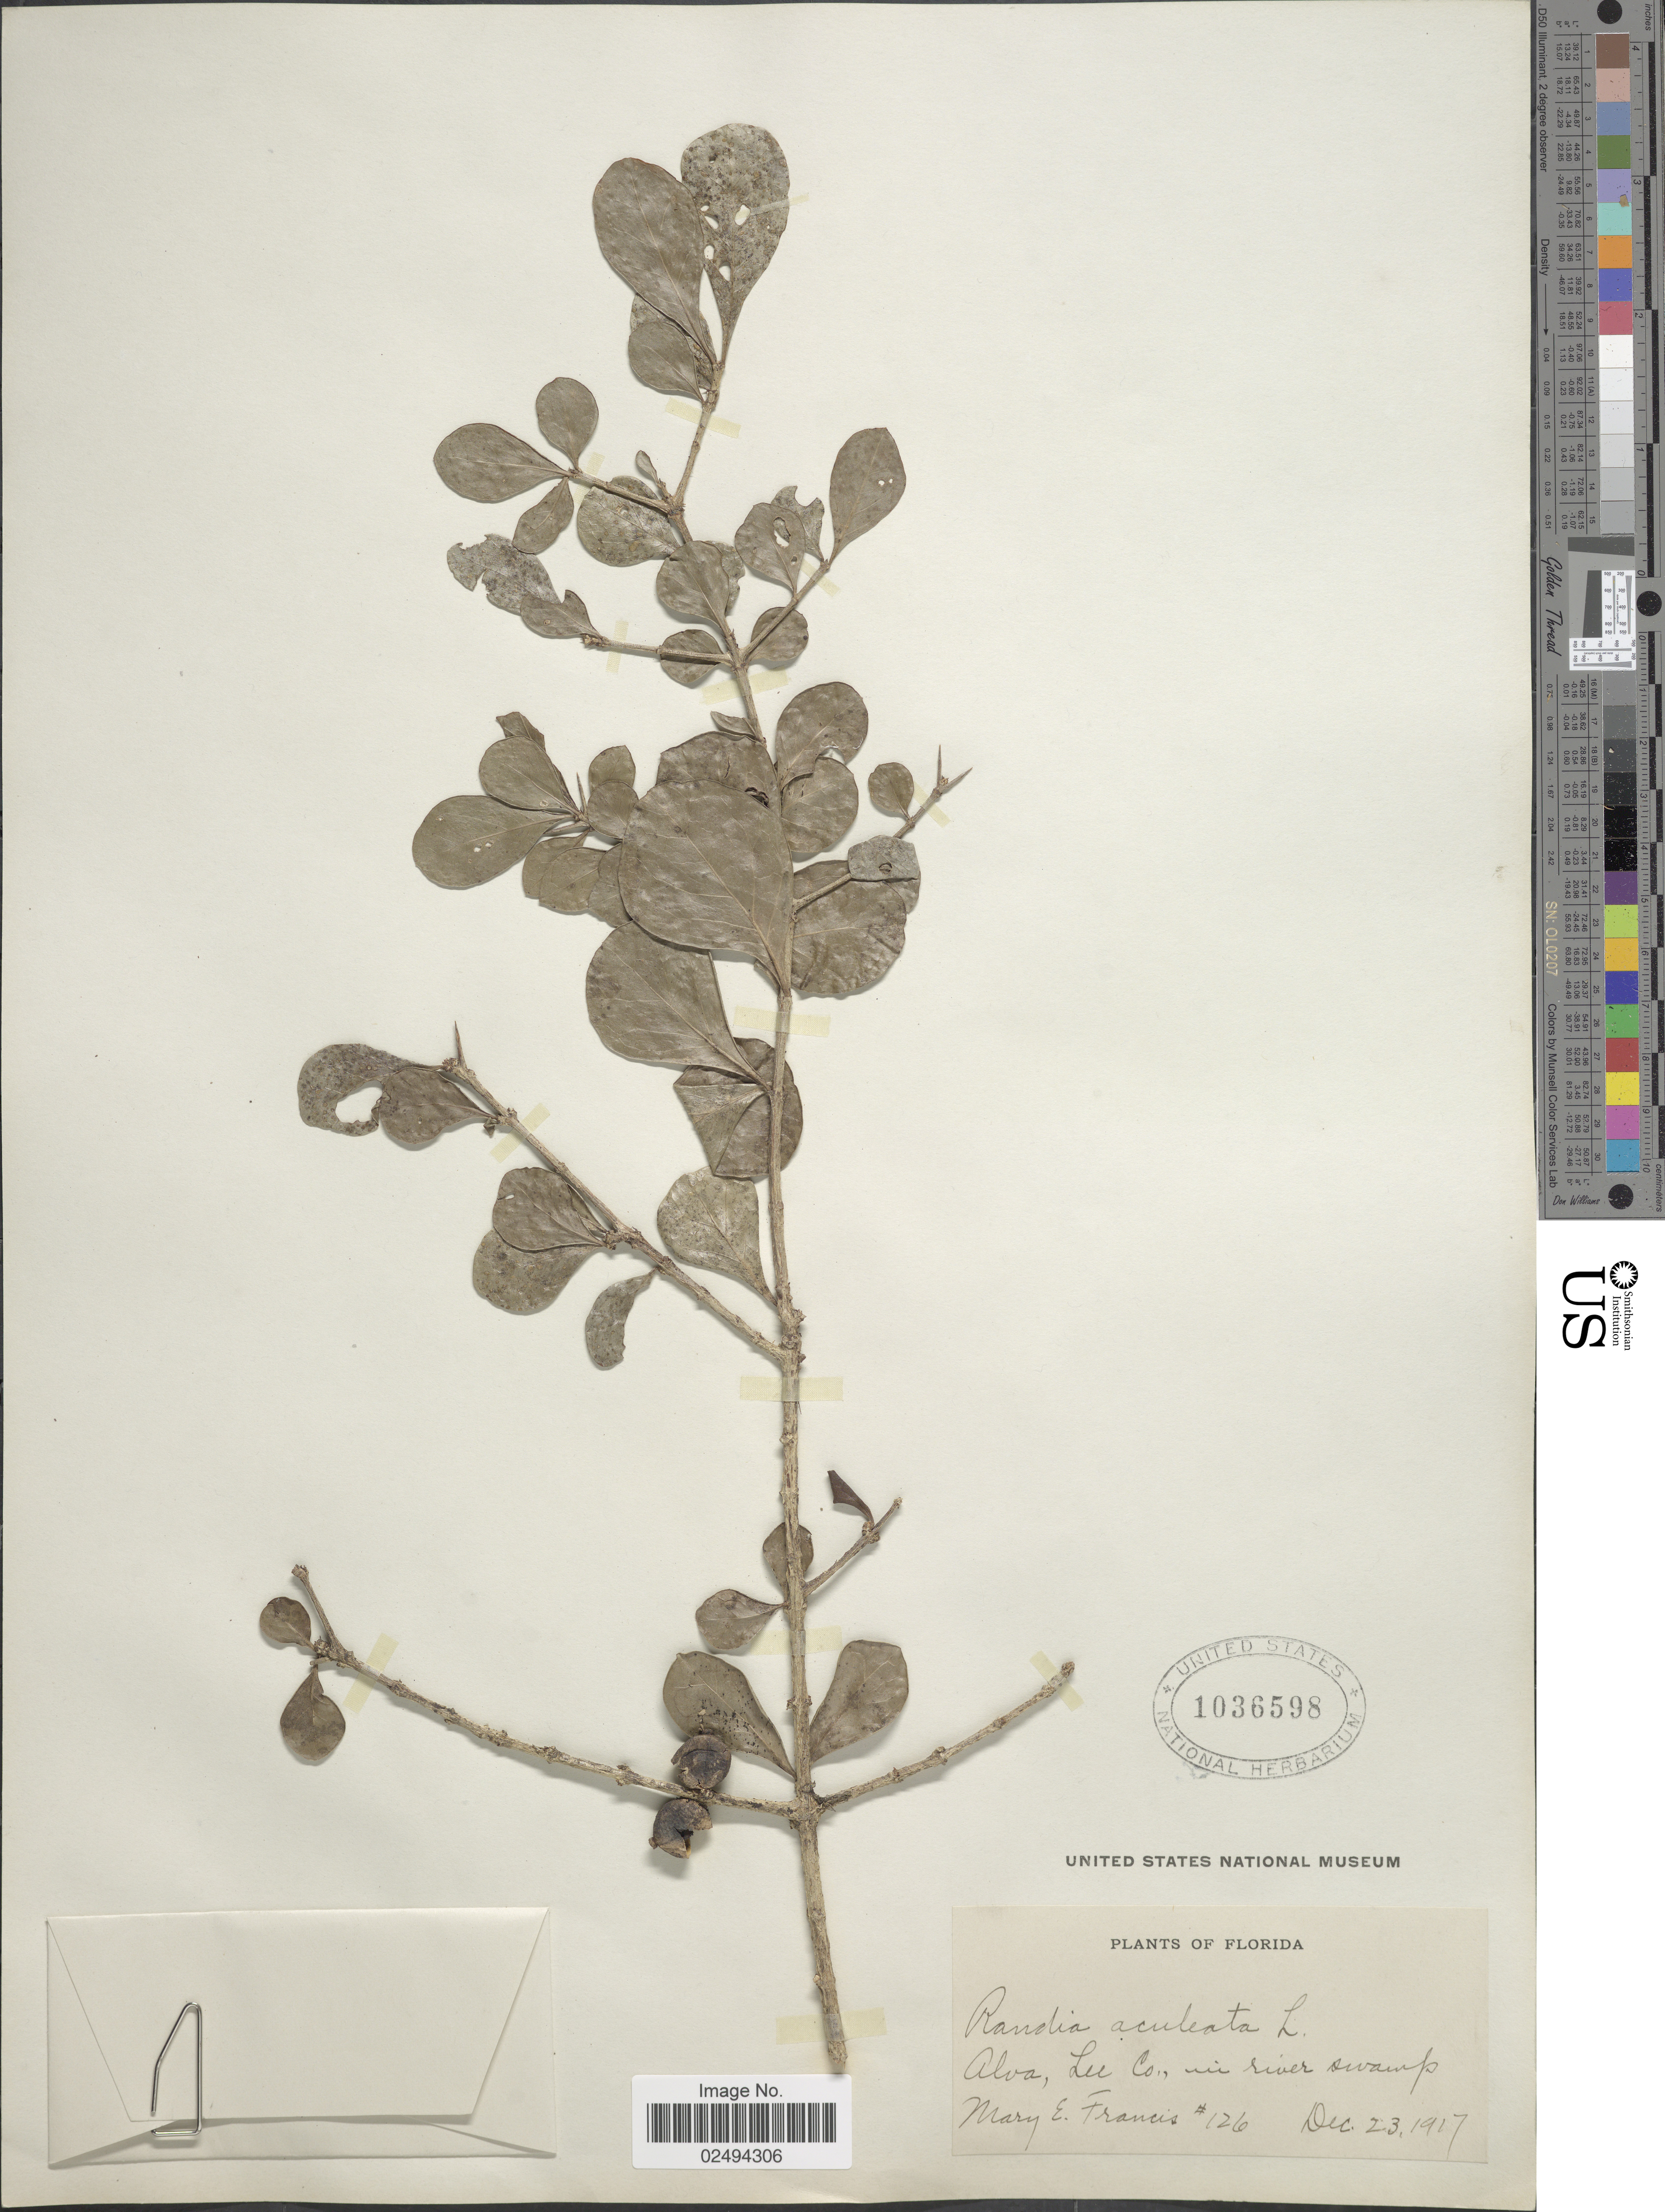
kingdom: Plantae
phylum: Tracheophyta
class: Magnoliopsida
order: Gentianales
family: Rubiaceae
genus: Randia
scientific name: Randia aculeata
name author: L.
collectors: M. E. Francis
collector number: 126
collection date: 1917-12-23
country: United States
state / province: Florida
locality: Alva, Lee Co., in river swamp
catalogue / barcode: US 1036598